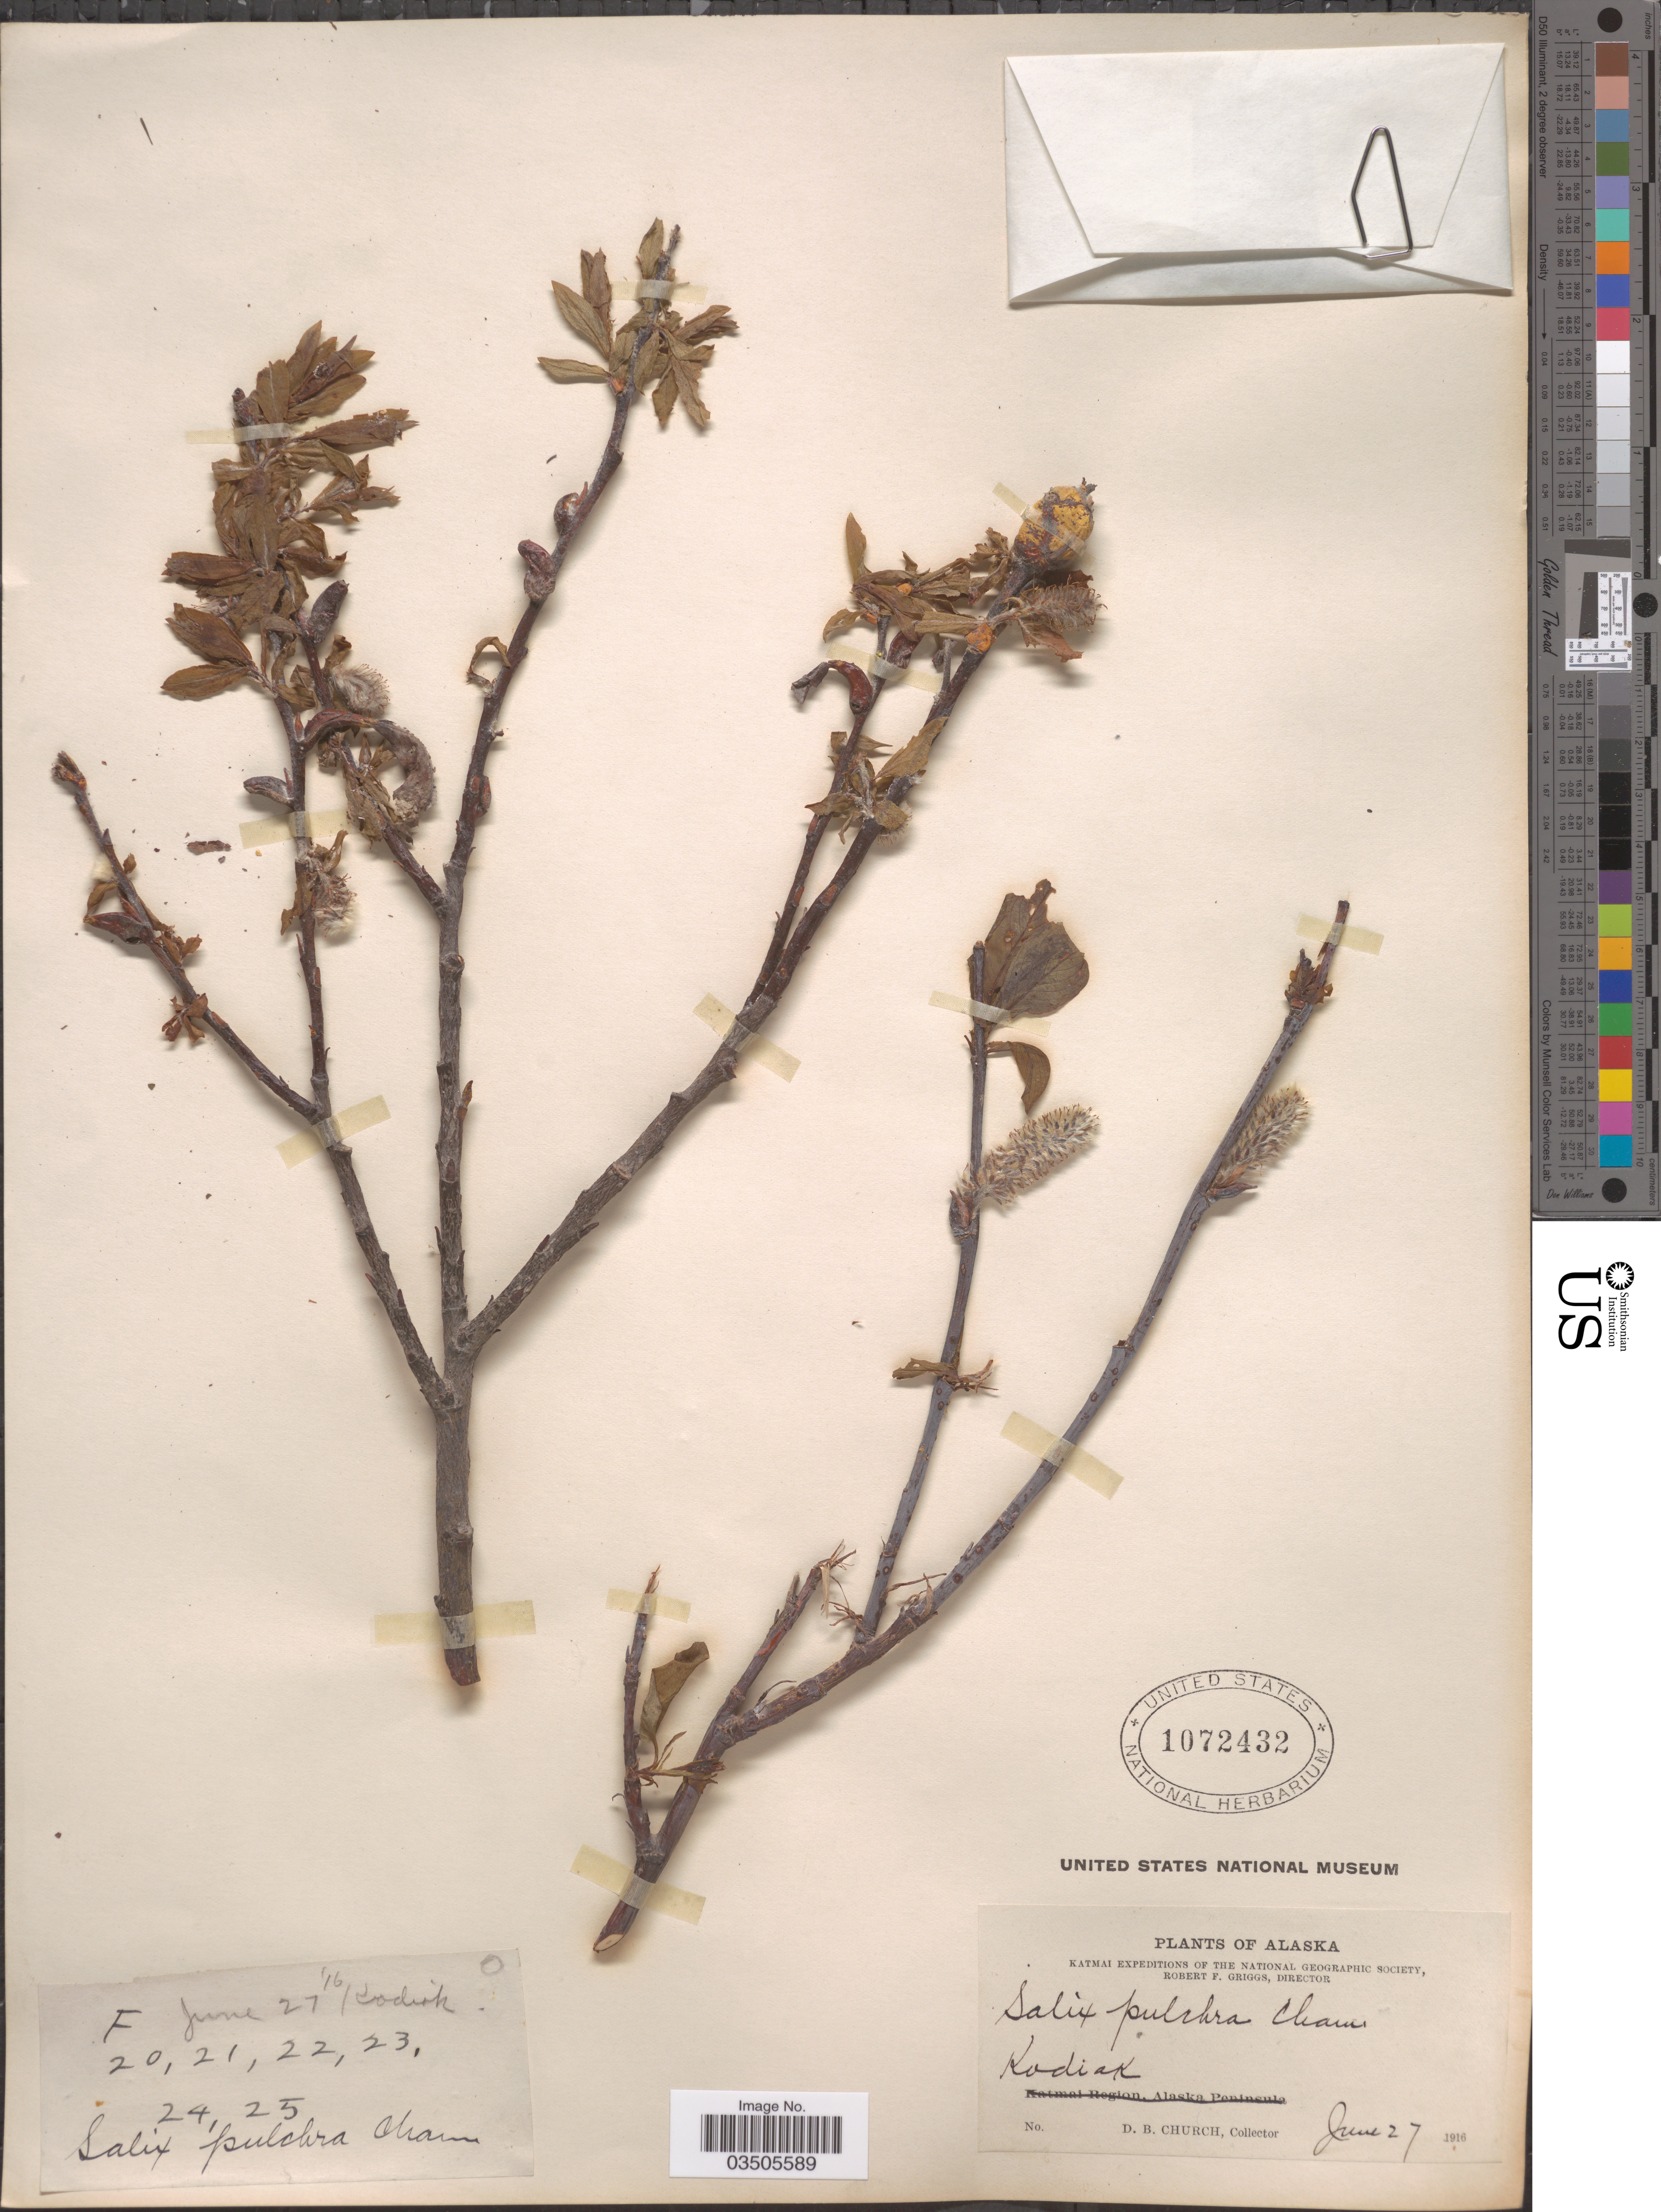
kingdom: Plantae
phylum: Tracheophyta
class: Magnoliopsida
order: Malpighiales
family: Salicaceae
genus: Salix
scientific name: Salix pulchra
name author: Cham.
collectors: D. Church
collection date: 1916-06-27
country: United States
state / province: Alaska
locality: Kodiak.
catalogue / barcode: US 1072432